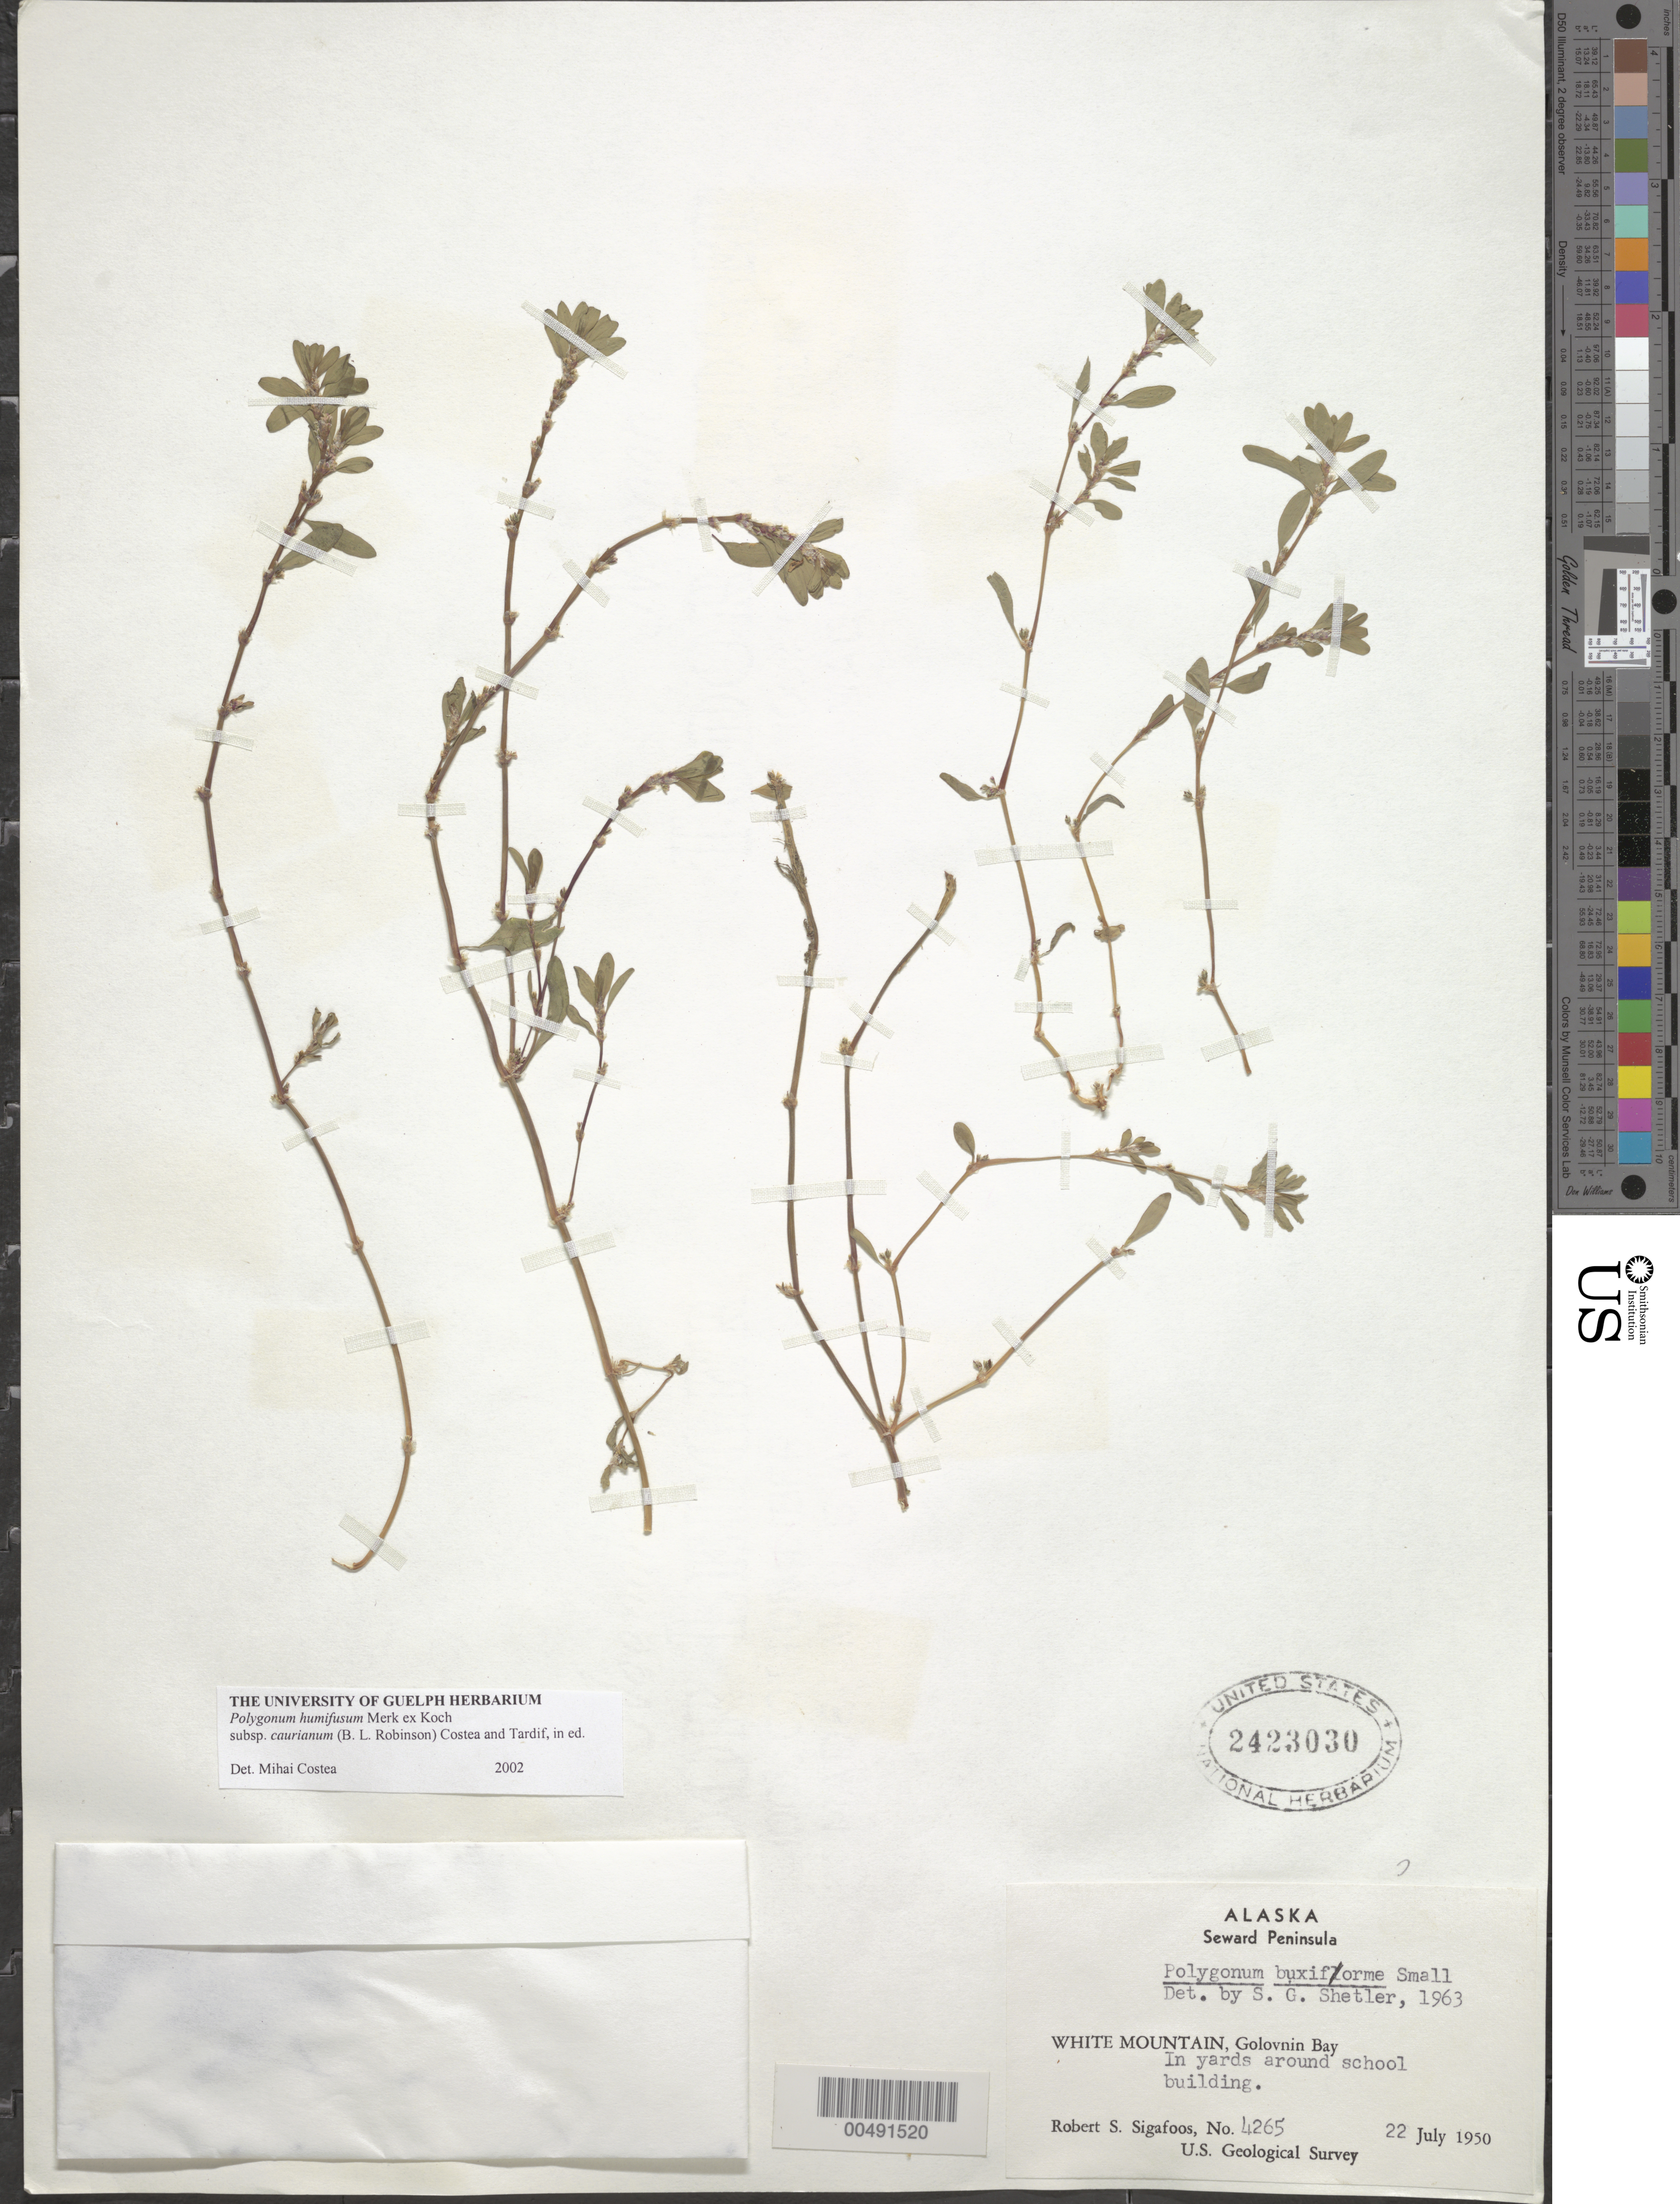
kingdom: Plantae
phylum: Tracheophyta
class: Magnoliopsida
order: Caryophyllales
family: Polygonaceae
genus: Polygonum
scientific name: Polygonum buxiforme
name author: Small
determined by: Shetler, Stanwyn G., (US), NMNH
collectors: R. Sigafoos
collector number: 4265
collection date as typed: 22 Jul 1950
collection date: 1950-07-22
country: United States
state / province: Alaska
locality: Seward Peninsula, White Mountain, Golovnin Bay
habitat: in yards around school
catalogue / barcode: US 2423030